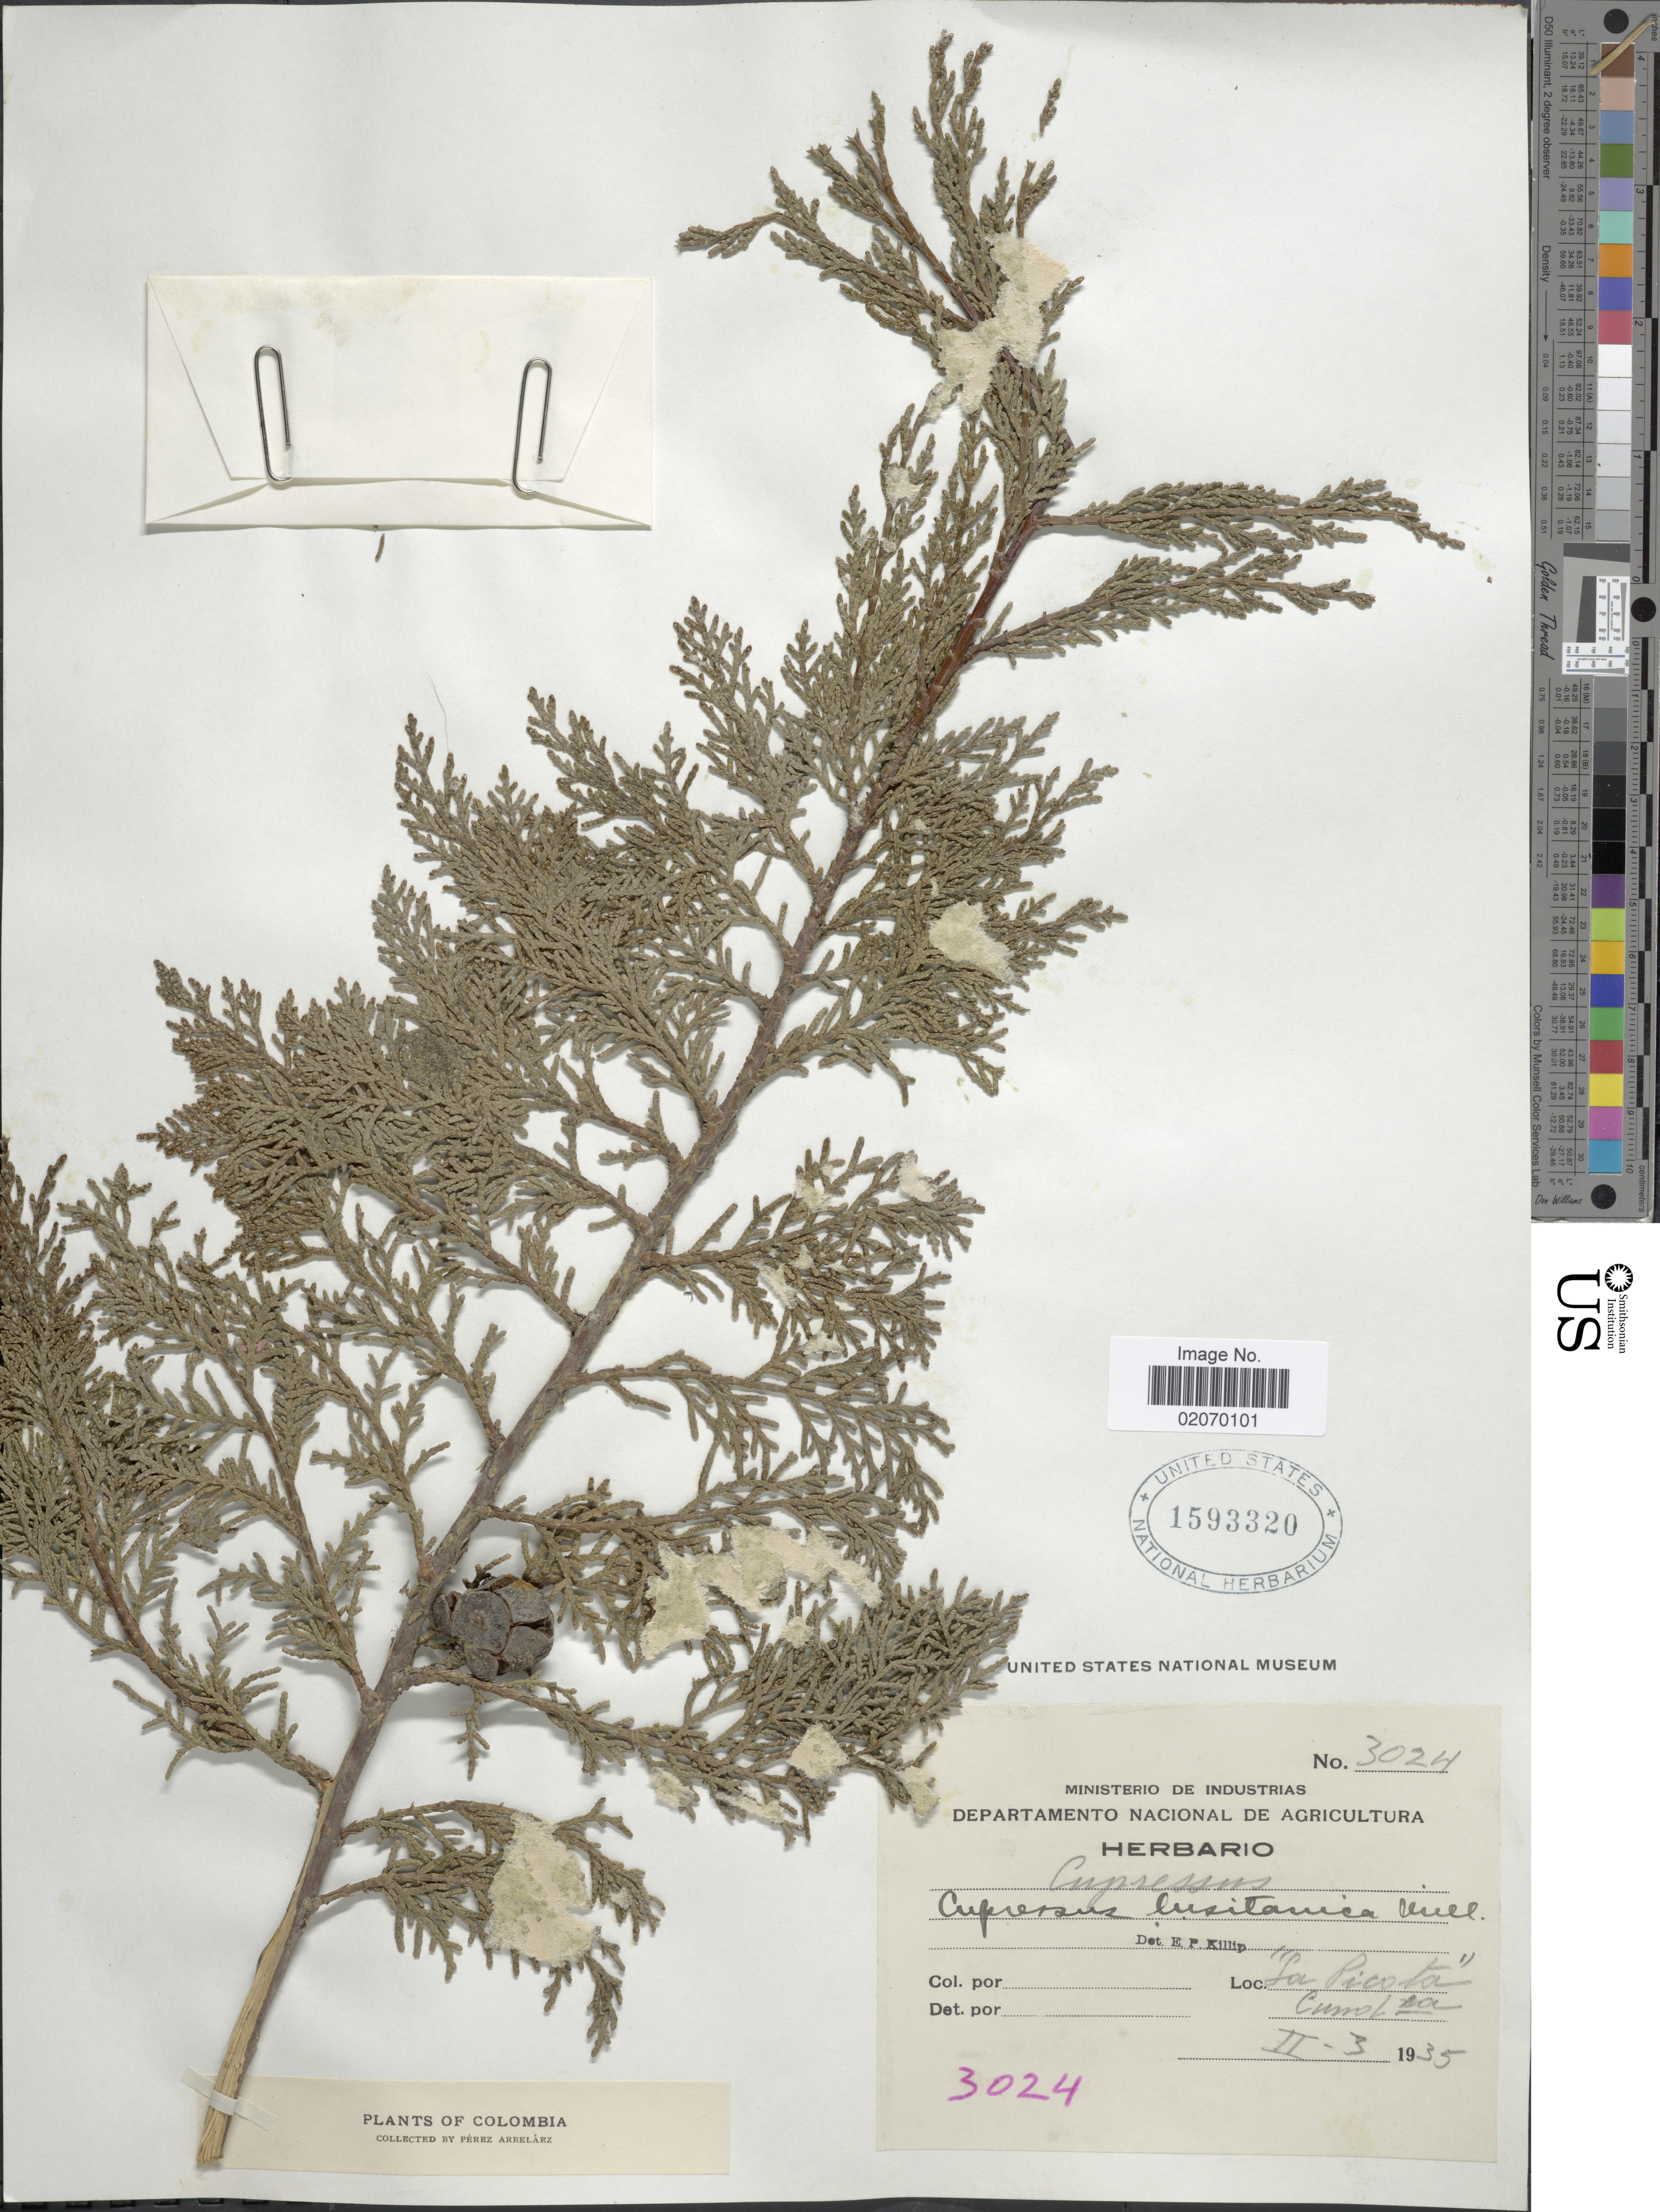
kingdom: Plantae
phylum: Tracheophyta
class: Pinopsida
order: Pinales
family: Cupressaceae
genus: Hesperocyparis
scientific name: Hesperocyparis lusitanica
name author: (Miller) Bartel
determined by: (US) Smithsonian Institution - National Museum of Natural History - Department of Botany (UNITED STATES)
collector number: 3024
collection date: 1935-02-03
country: Colombia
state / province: Cundinamarca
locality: La Picota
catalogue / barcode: US 1593320